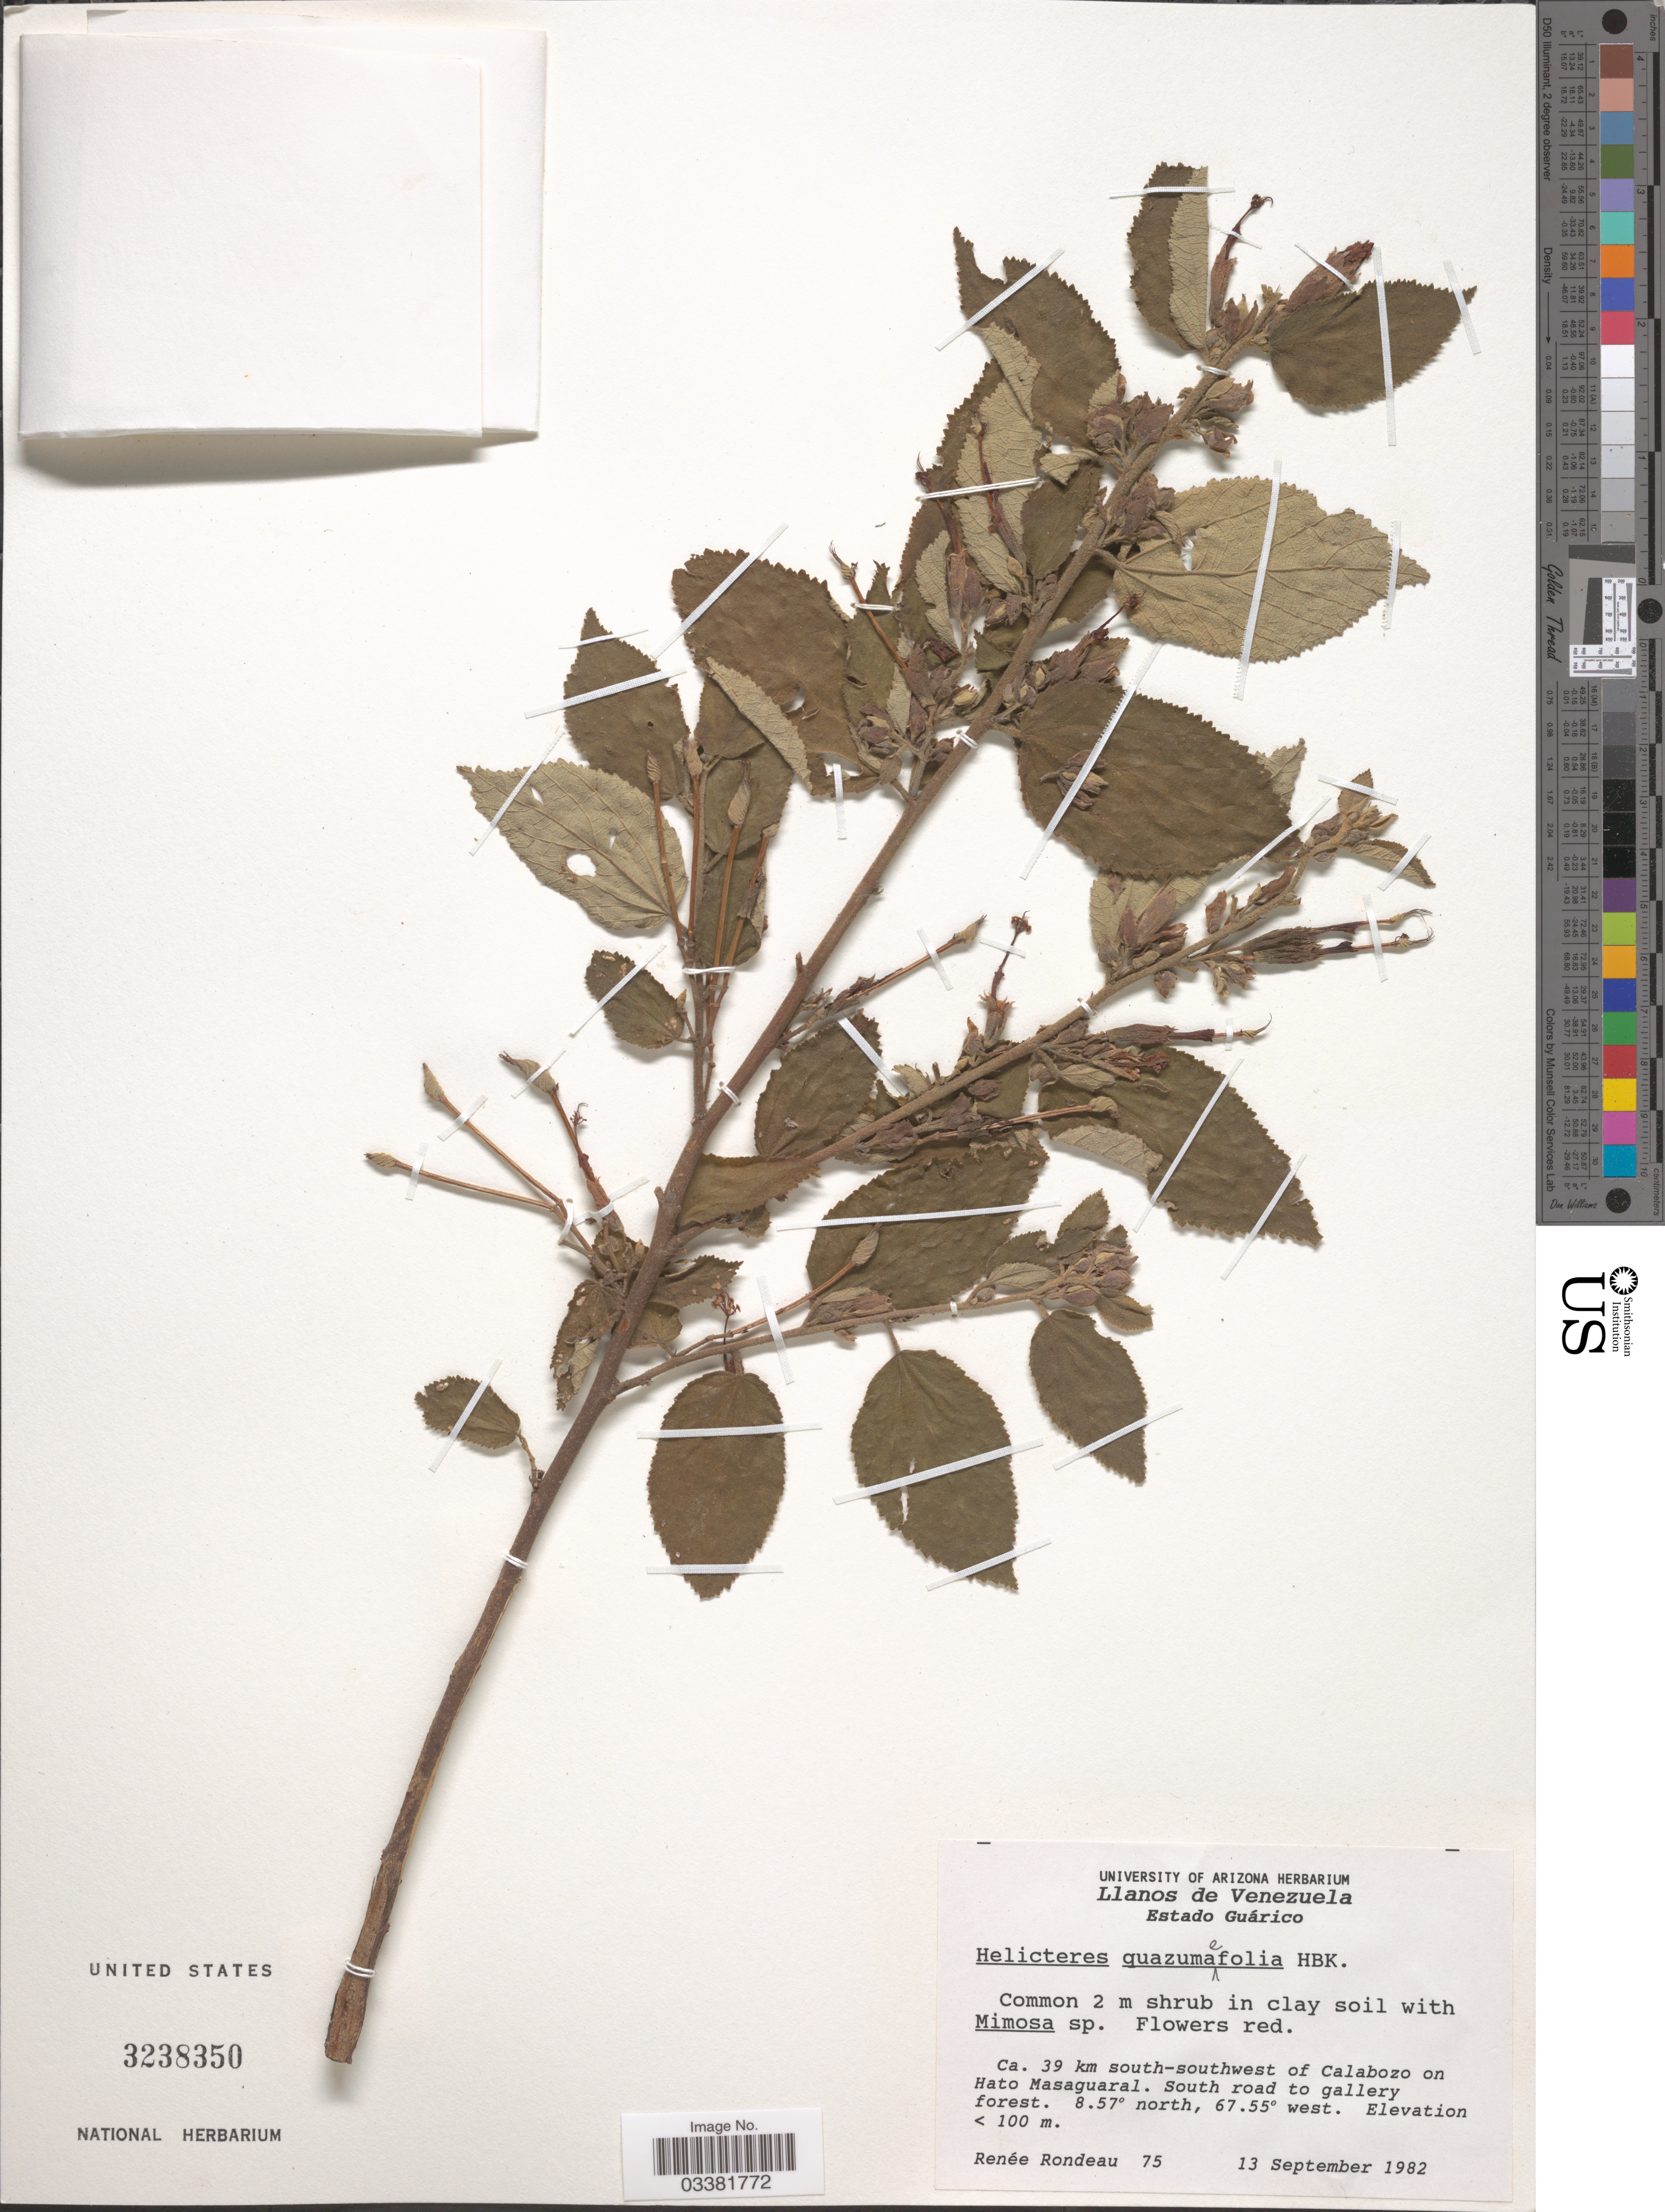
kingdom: Plantae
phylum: Tracheophyta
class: Magnoliopsida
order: Malvales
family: Malvaceae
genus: Helicteres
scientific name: Helicteres guazumifolia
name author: Kunth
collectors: R. Rondeau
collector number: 75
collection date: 1982-09-13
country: Venezuela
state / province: Guárico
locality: Llanos de Venezuela. Ca. 39 km south-southwest of Calabozo on Hato Masaguaral. South road to gallery forest.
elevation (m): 100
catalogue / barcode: US 3238350